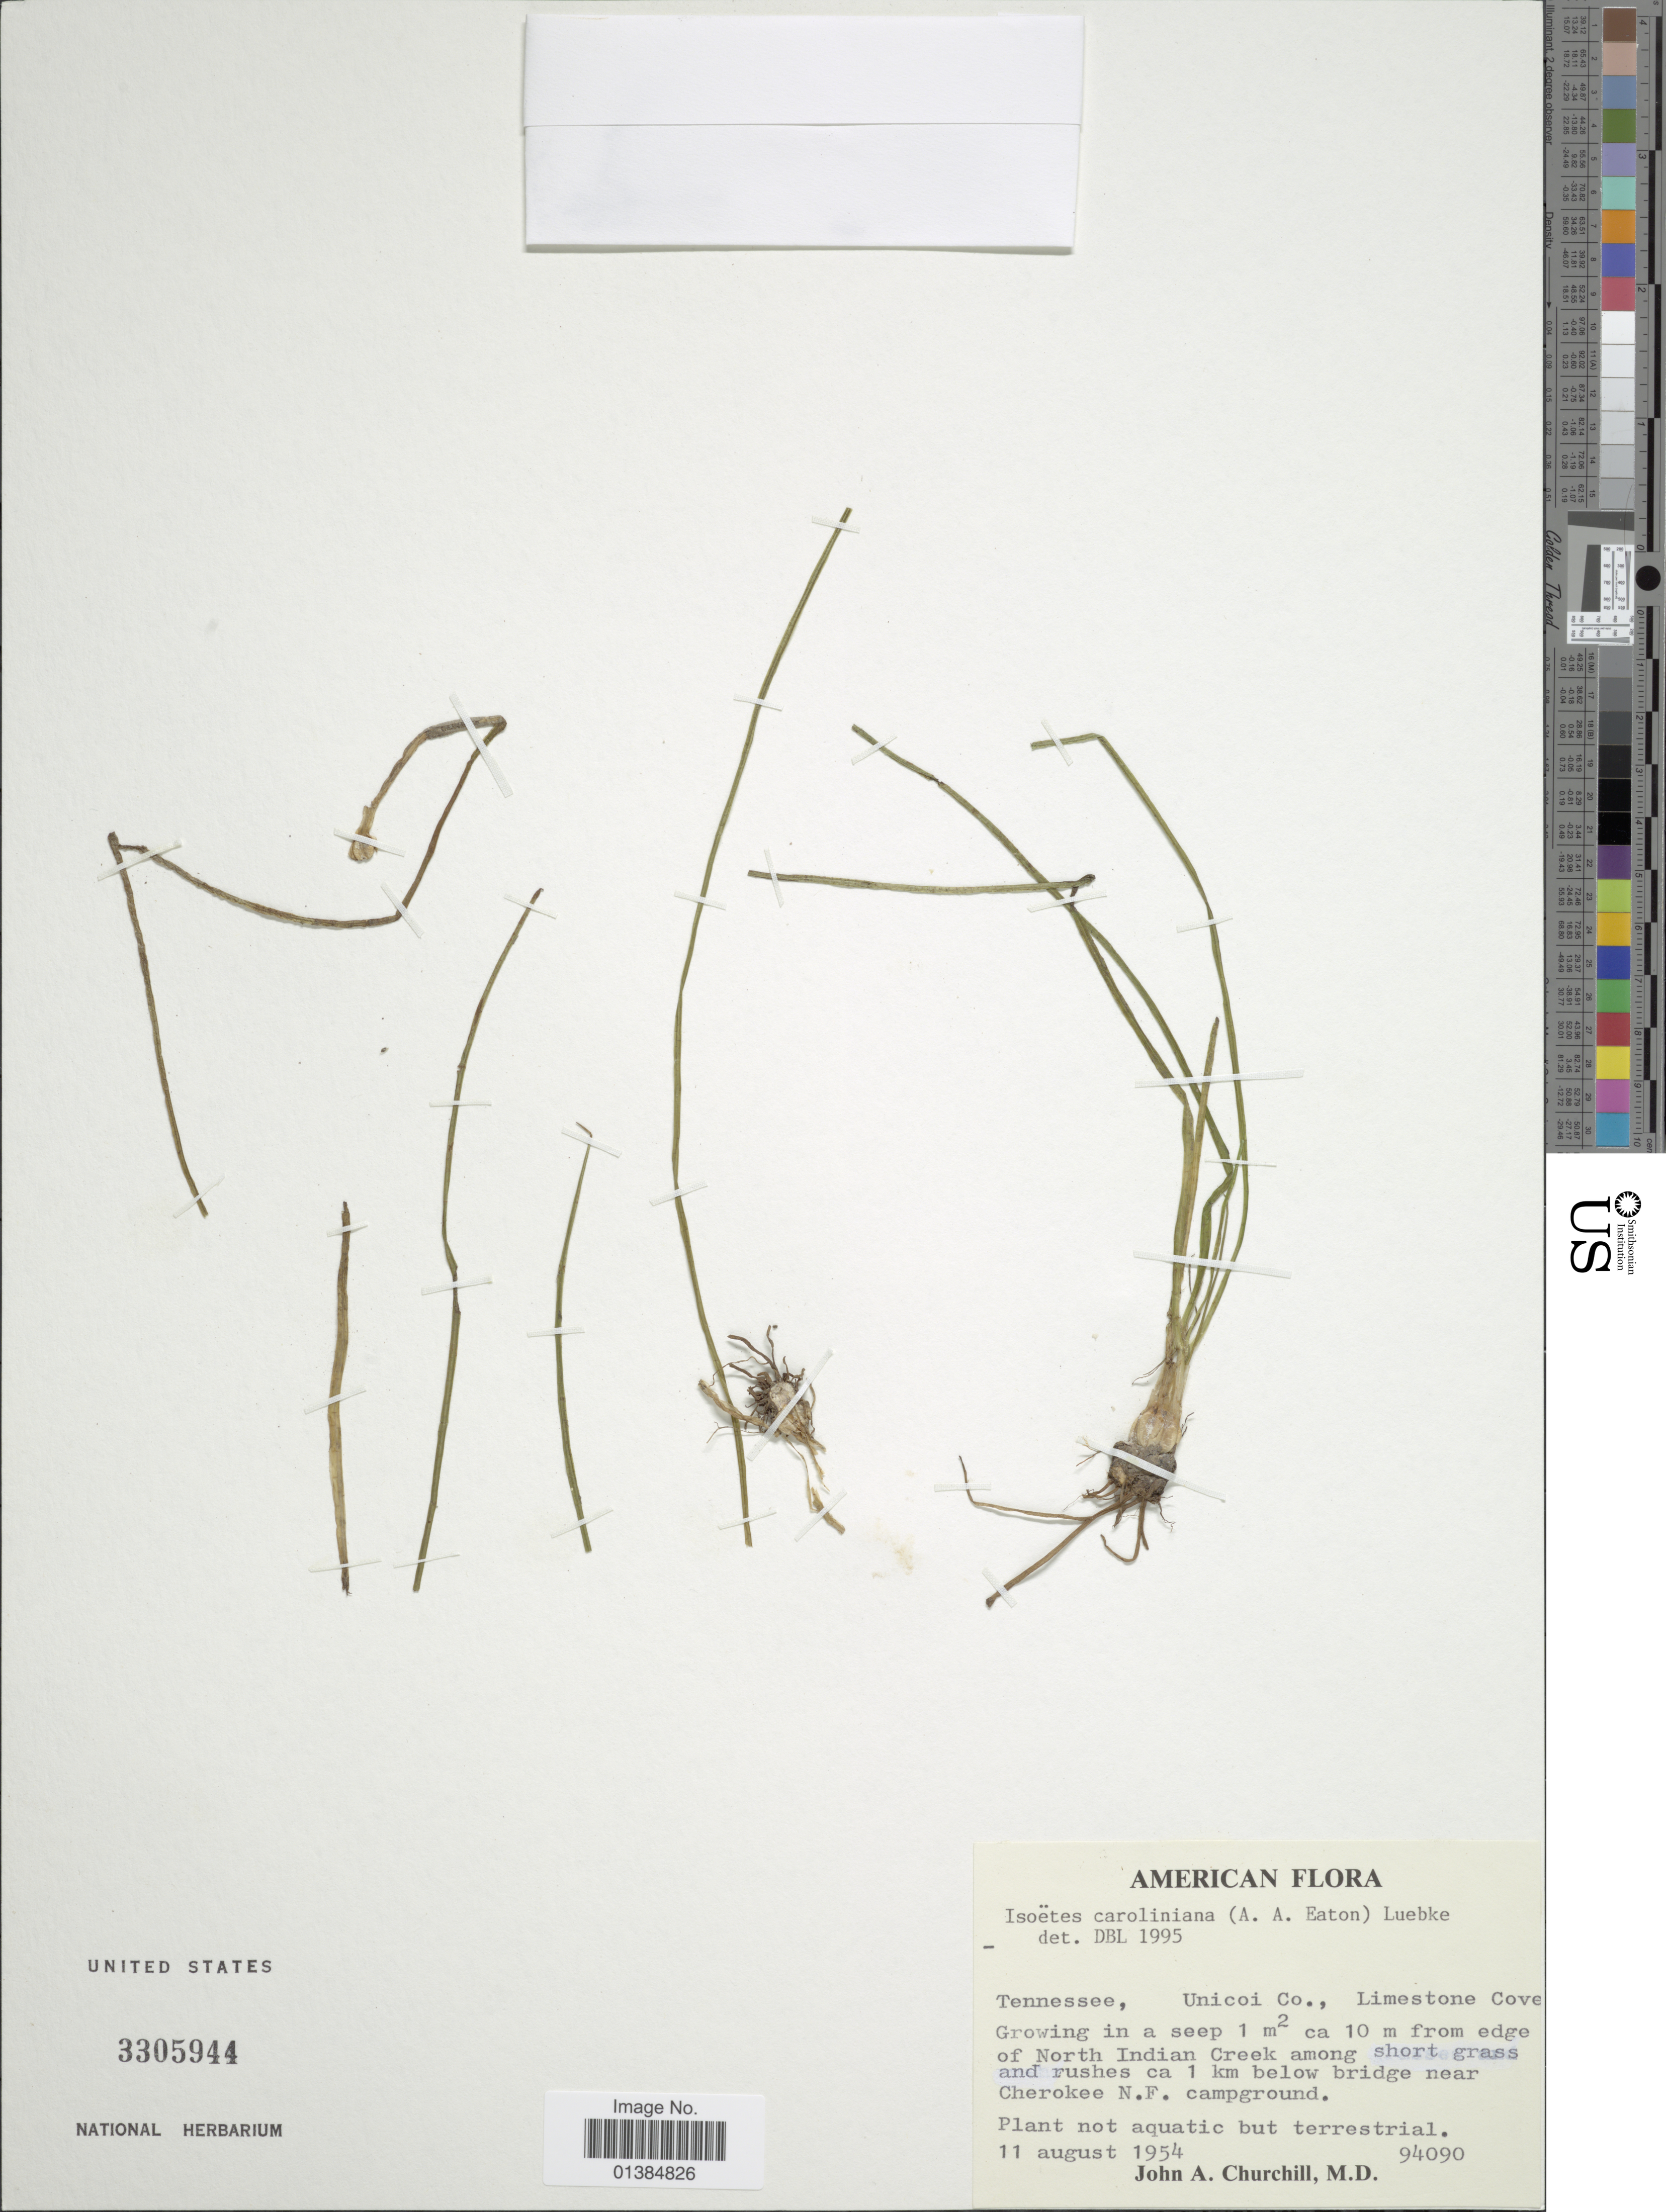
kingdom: Plantae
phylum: Tracheophyta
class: Lycopodiopsida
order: Isoetales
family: Isoetaceae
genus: Isoetes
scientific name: Isoetes valida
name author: (Engelm.) Clute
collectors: J. Churchill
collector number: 94090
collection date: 1954-08-11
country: United States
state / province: Tennessee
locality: Unicoi Co., Limestone Cove. Growing in a seep 1m2 ca 10 m from edge of North Indian Creek among short grass and rushes ca 1 km below bridge near Cherokee N.F. campground.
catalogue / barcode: US 3305944